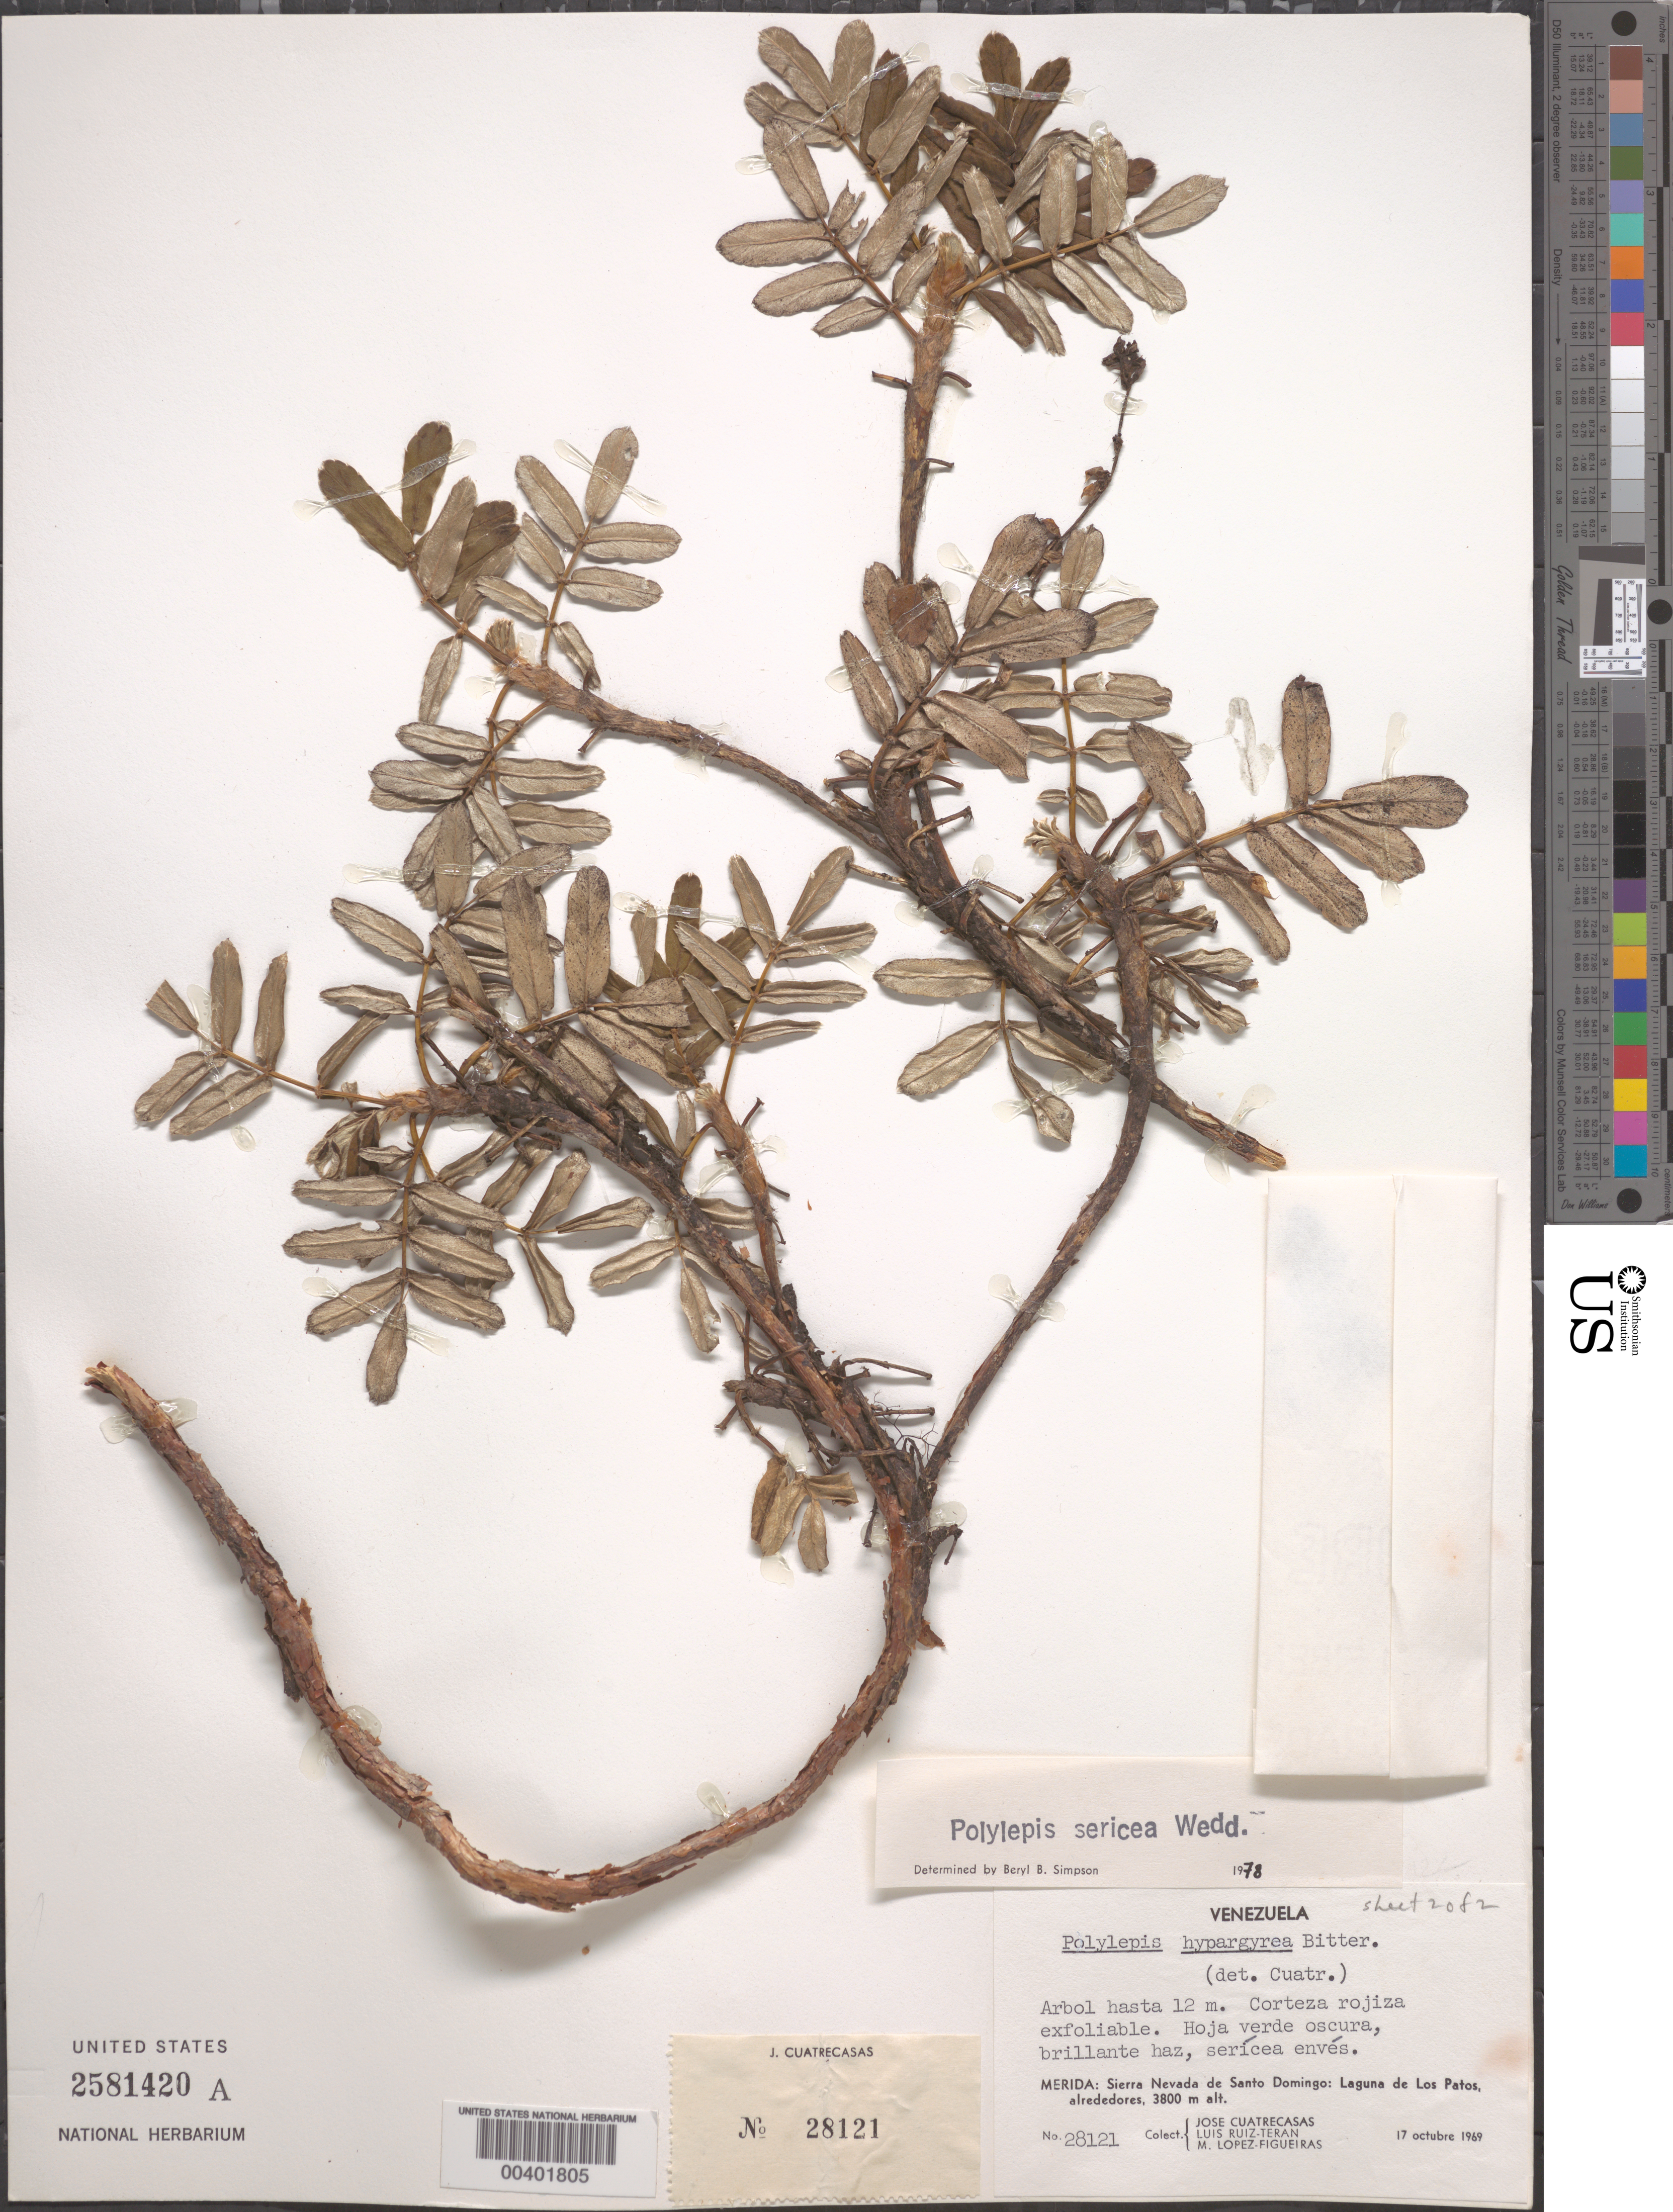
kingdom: Plantae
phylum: Tracheophyta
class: Magnoliopsida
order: Rosales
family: Rosaceae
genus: Polylepis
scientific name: Polylepis sericea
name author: Wedd.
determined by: Cuatrecasas, J.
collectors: J. Cuatrecasas, L. E. Ruíz-Terán & M. López Figueiras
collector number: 28121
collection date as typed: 17 Oct 1969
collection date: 1969-10-17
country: Venezuela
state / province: Mérida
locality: Sierra Nevada de Santo Domingo: Laguna de Los Patos, alrededores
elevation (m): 3800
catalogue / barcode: US 2581420A